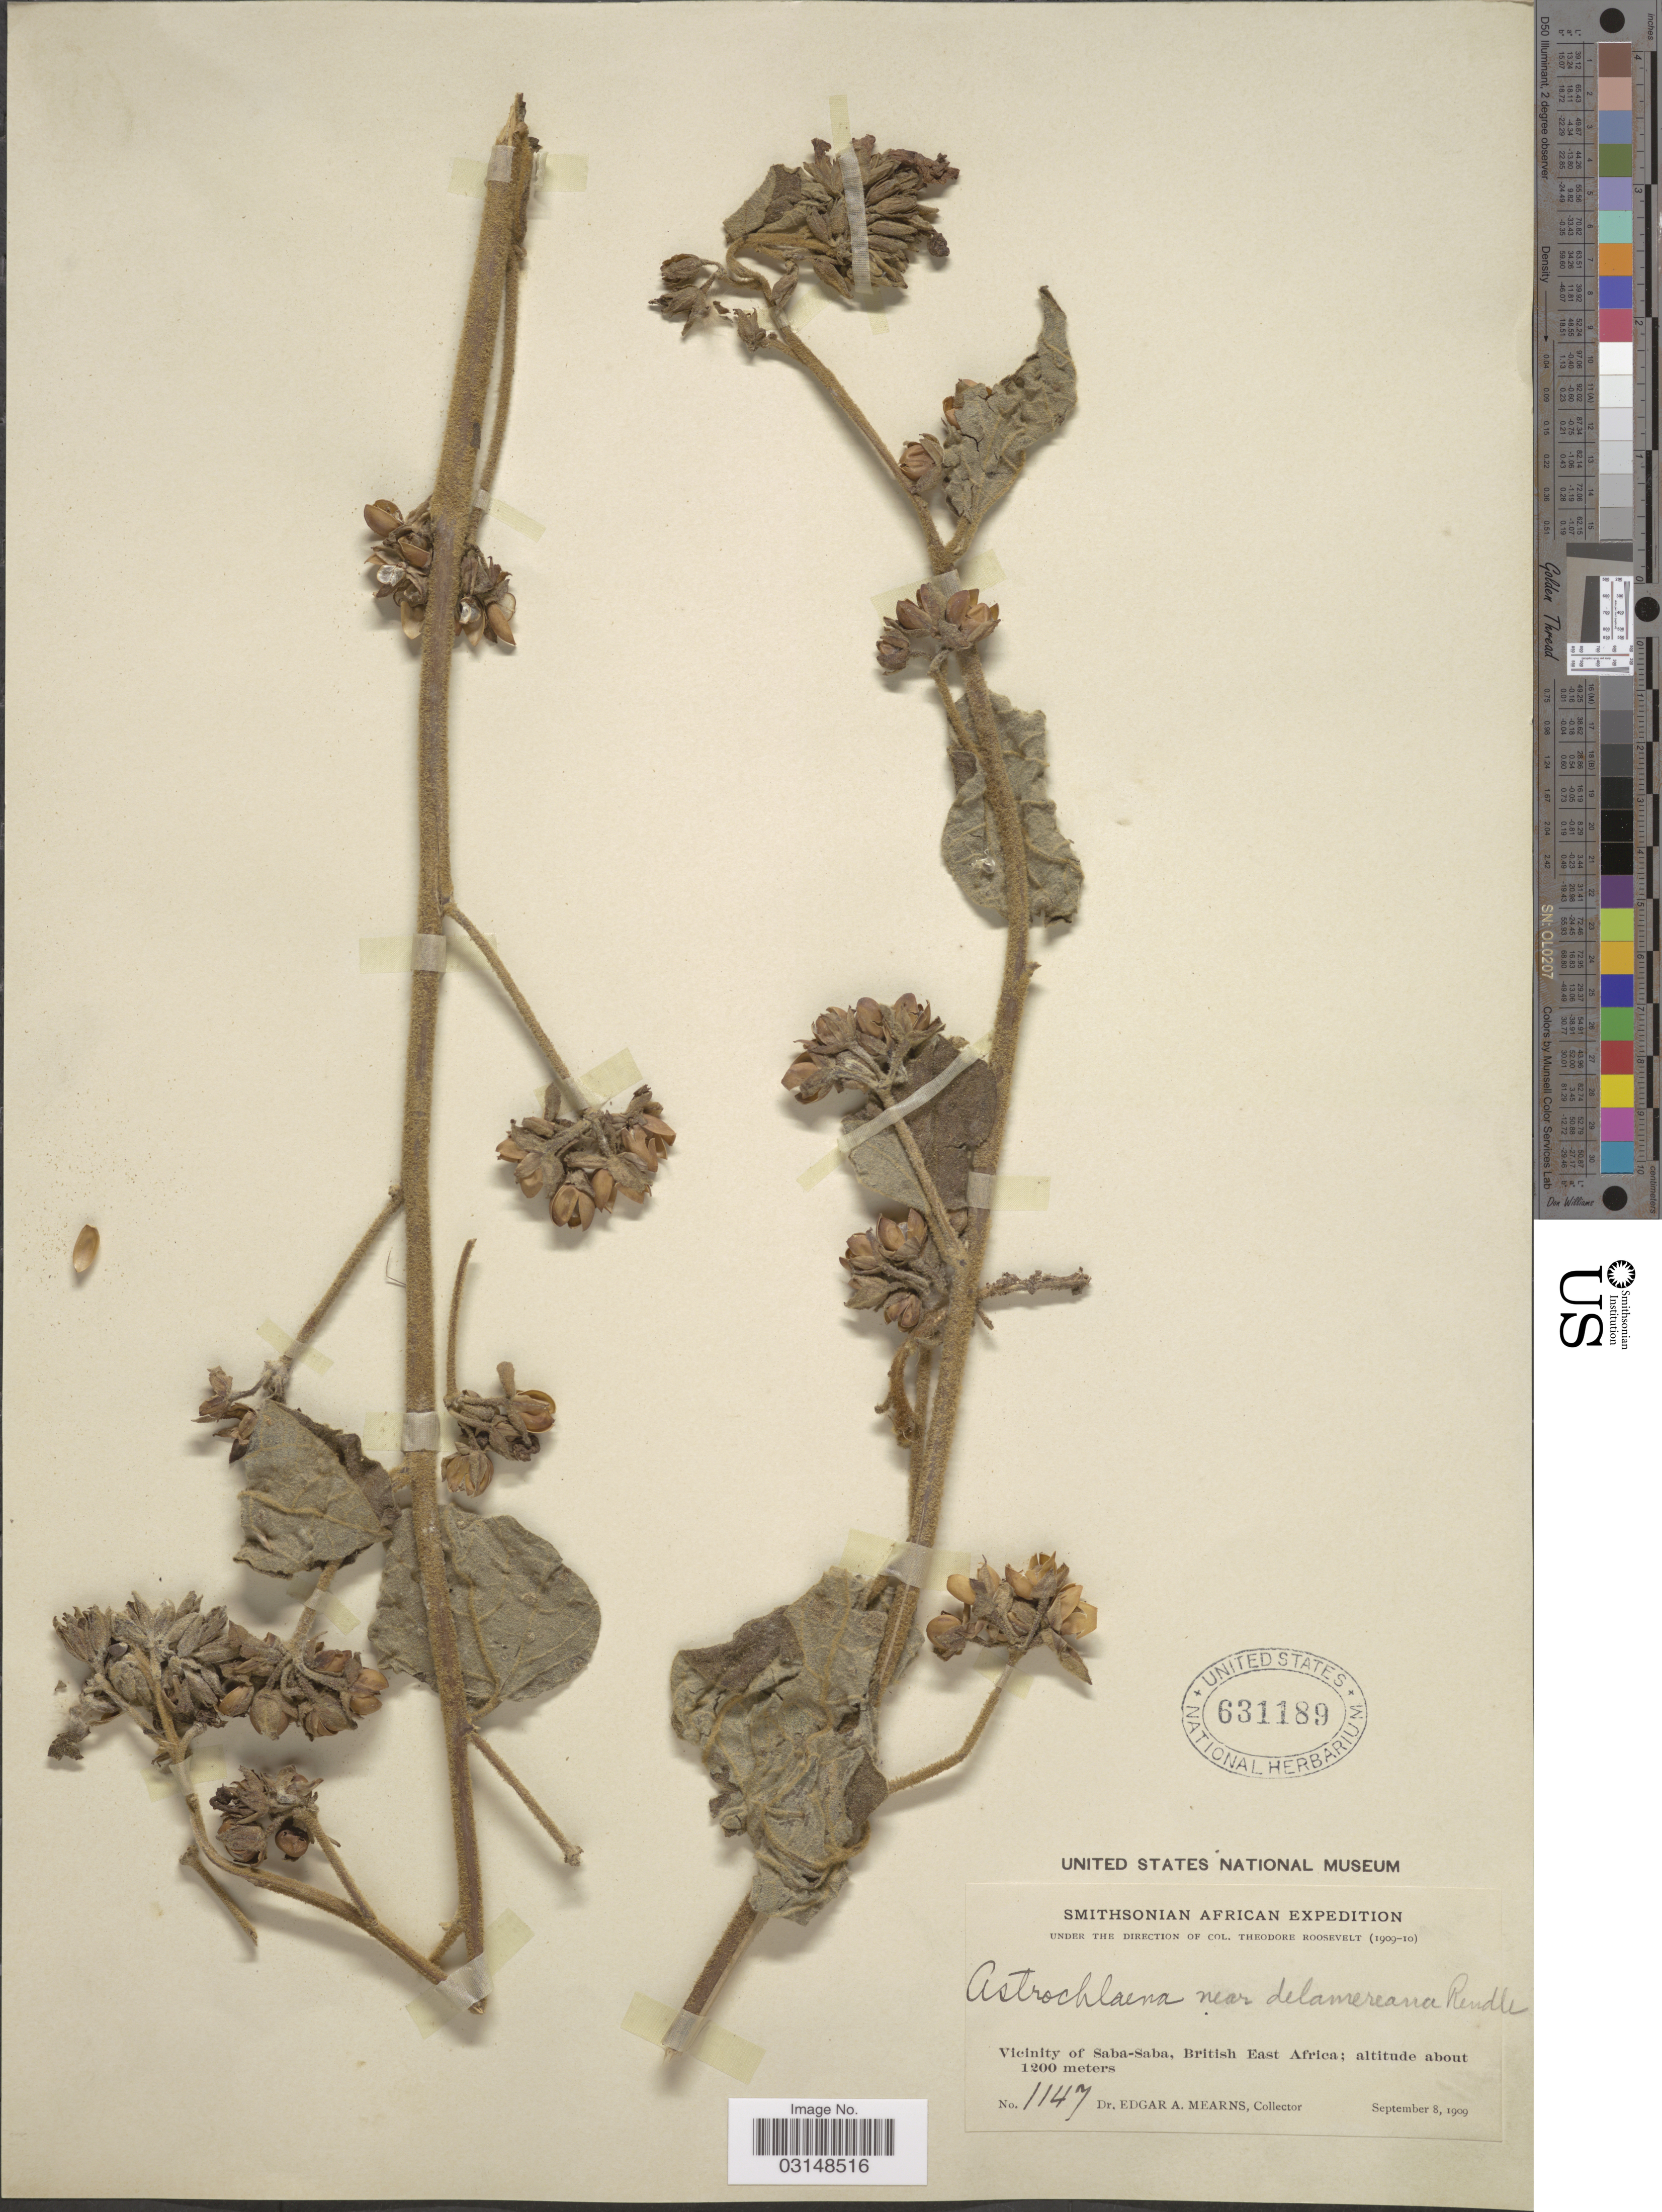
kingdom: Plantae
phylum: Tracheophyta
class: Magnoliopsida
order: Solanales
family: Convolvulaceae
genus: Astripomoea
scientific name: Astripomoea delamereana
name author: (Rendle) Verdc.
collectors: E. A. Mearns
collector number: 1147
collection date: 1909-09-08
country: Kenya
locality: Vicinity of Saba-Saba, British East Africa.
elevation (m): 1200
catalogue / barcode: US 631189